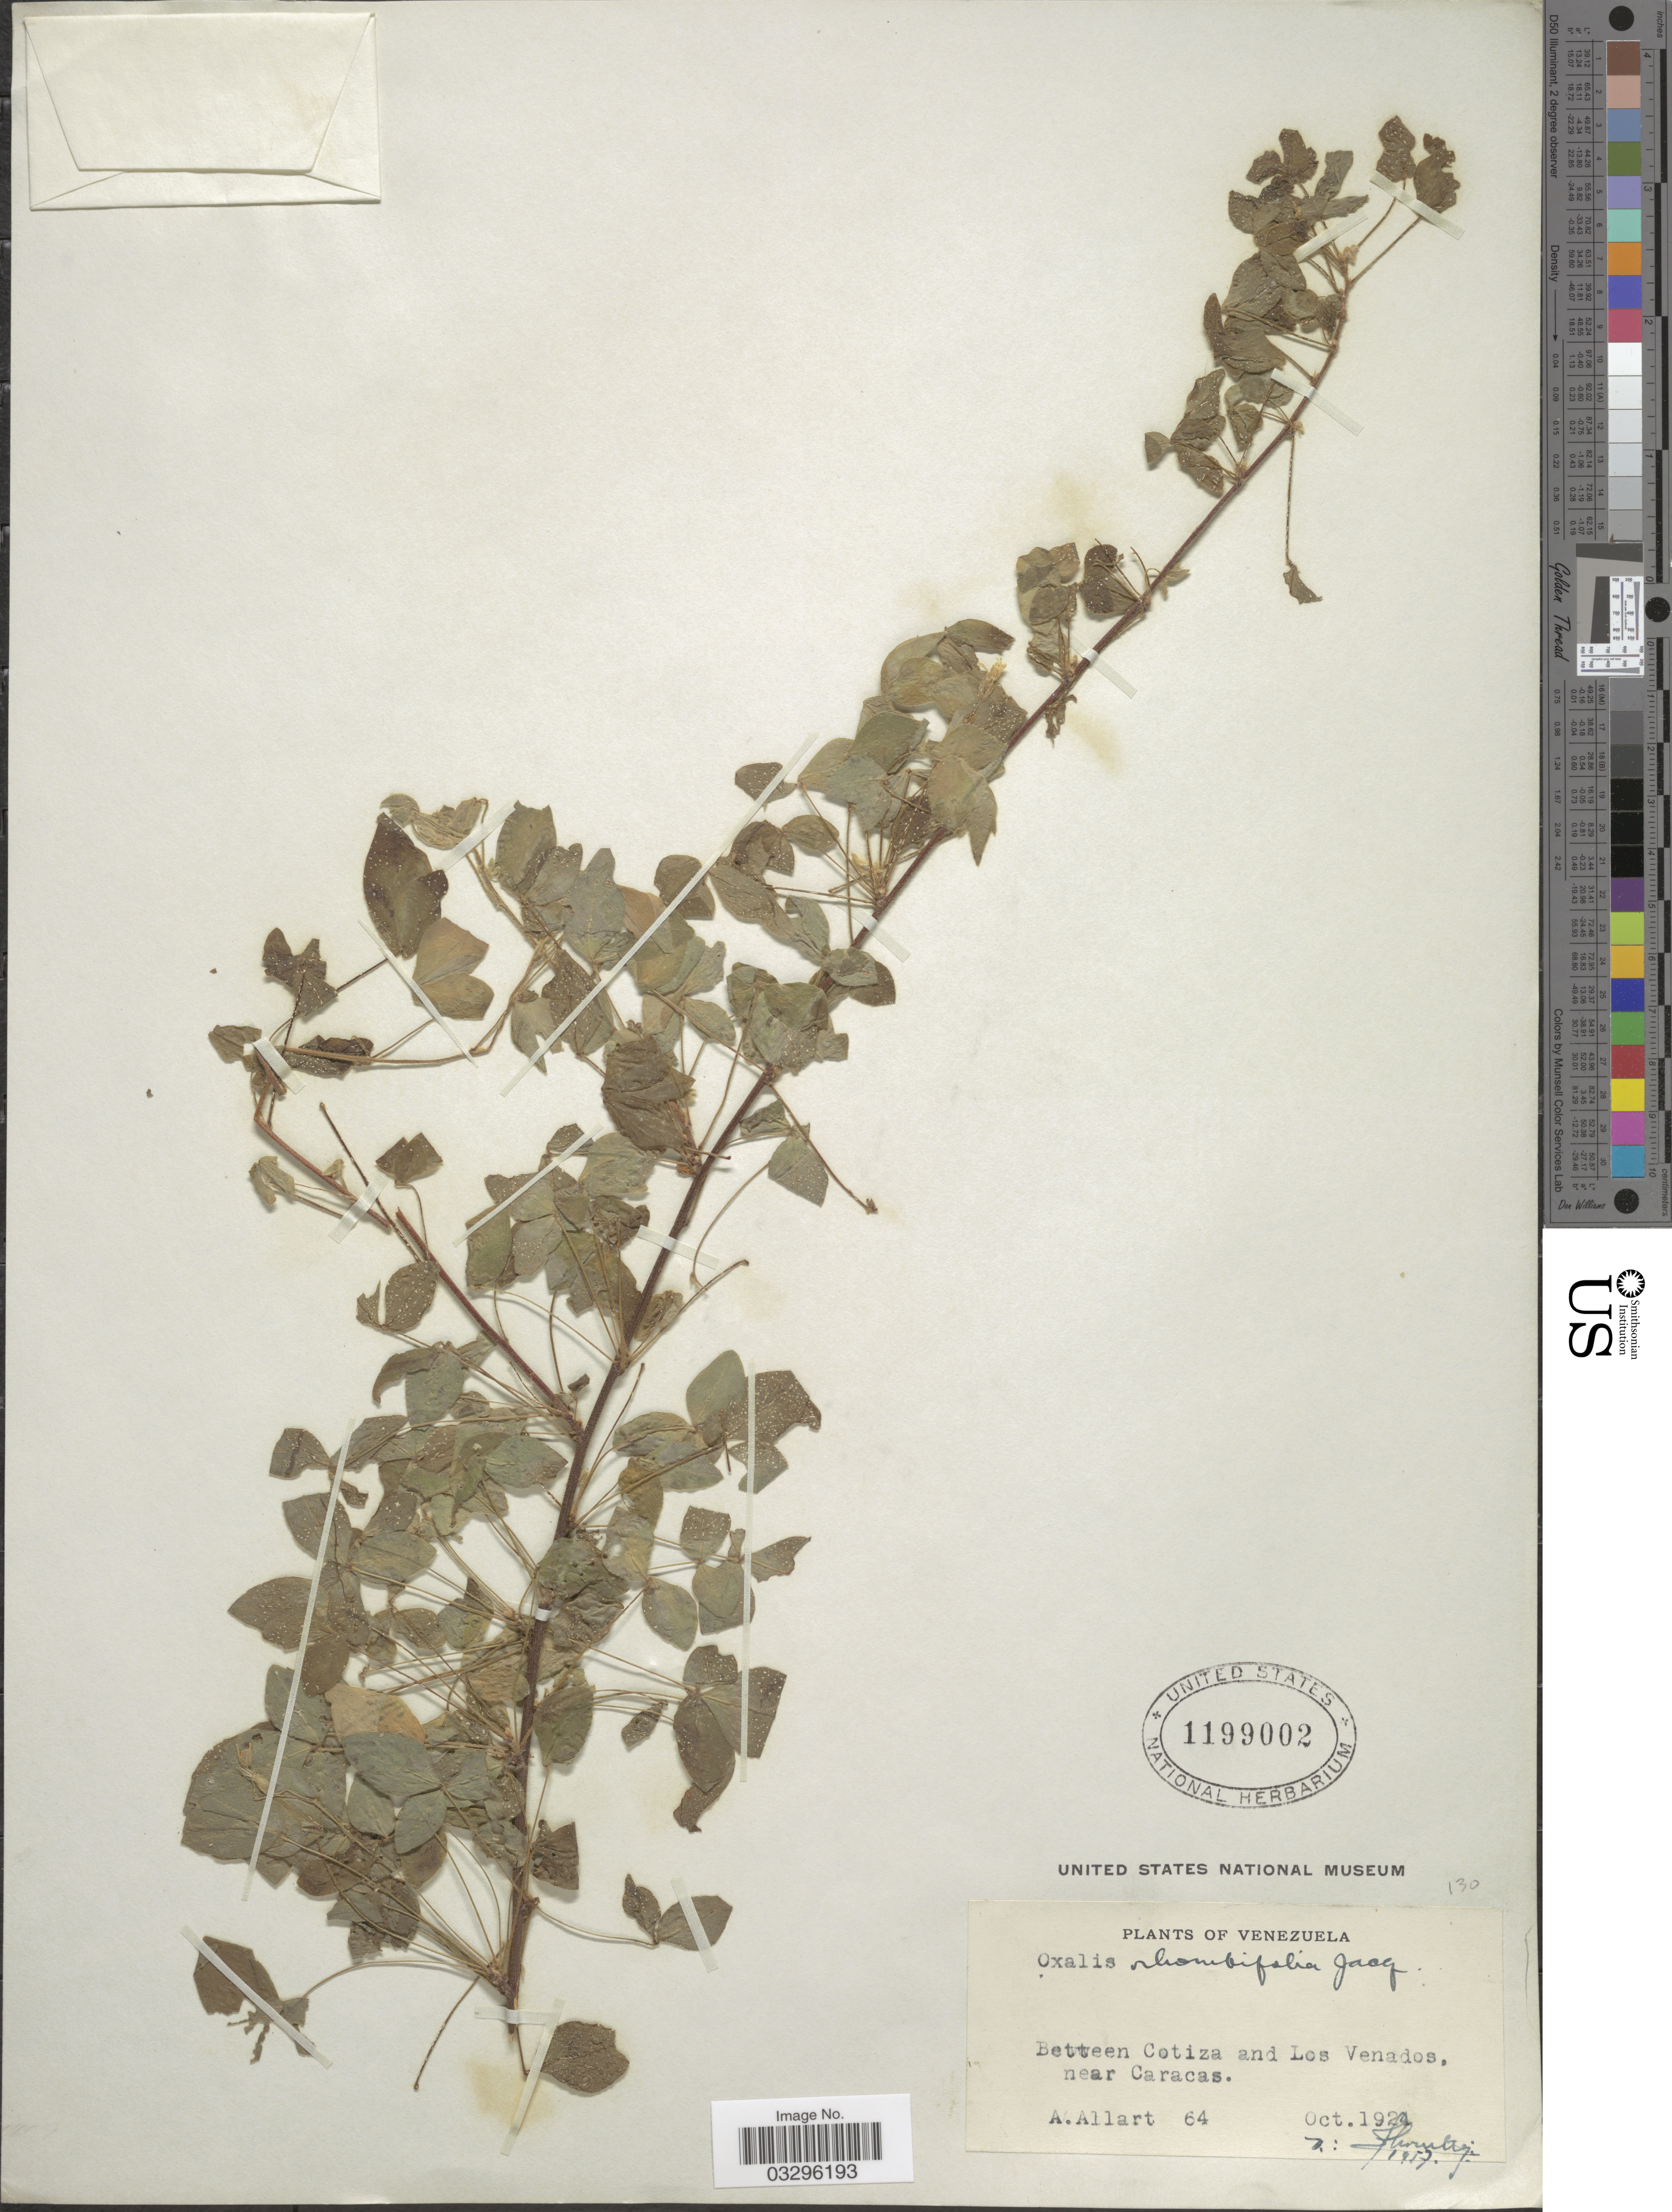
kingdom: Plantae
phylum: Tracheophyta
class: Magnoliopsida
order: Oxalidales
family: Oxalidaceae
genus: Oxalis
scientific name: Oxalis rhombifolia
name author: Jacq.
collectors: A. Allart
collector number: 64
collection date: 1924-10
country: Venezuela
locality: Between Cotiza and Los Venados, near Caracas.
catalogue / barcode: US 1199002